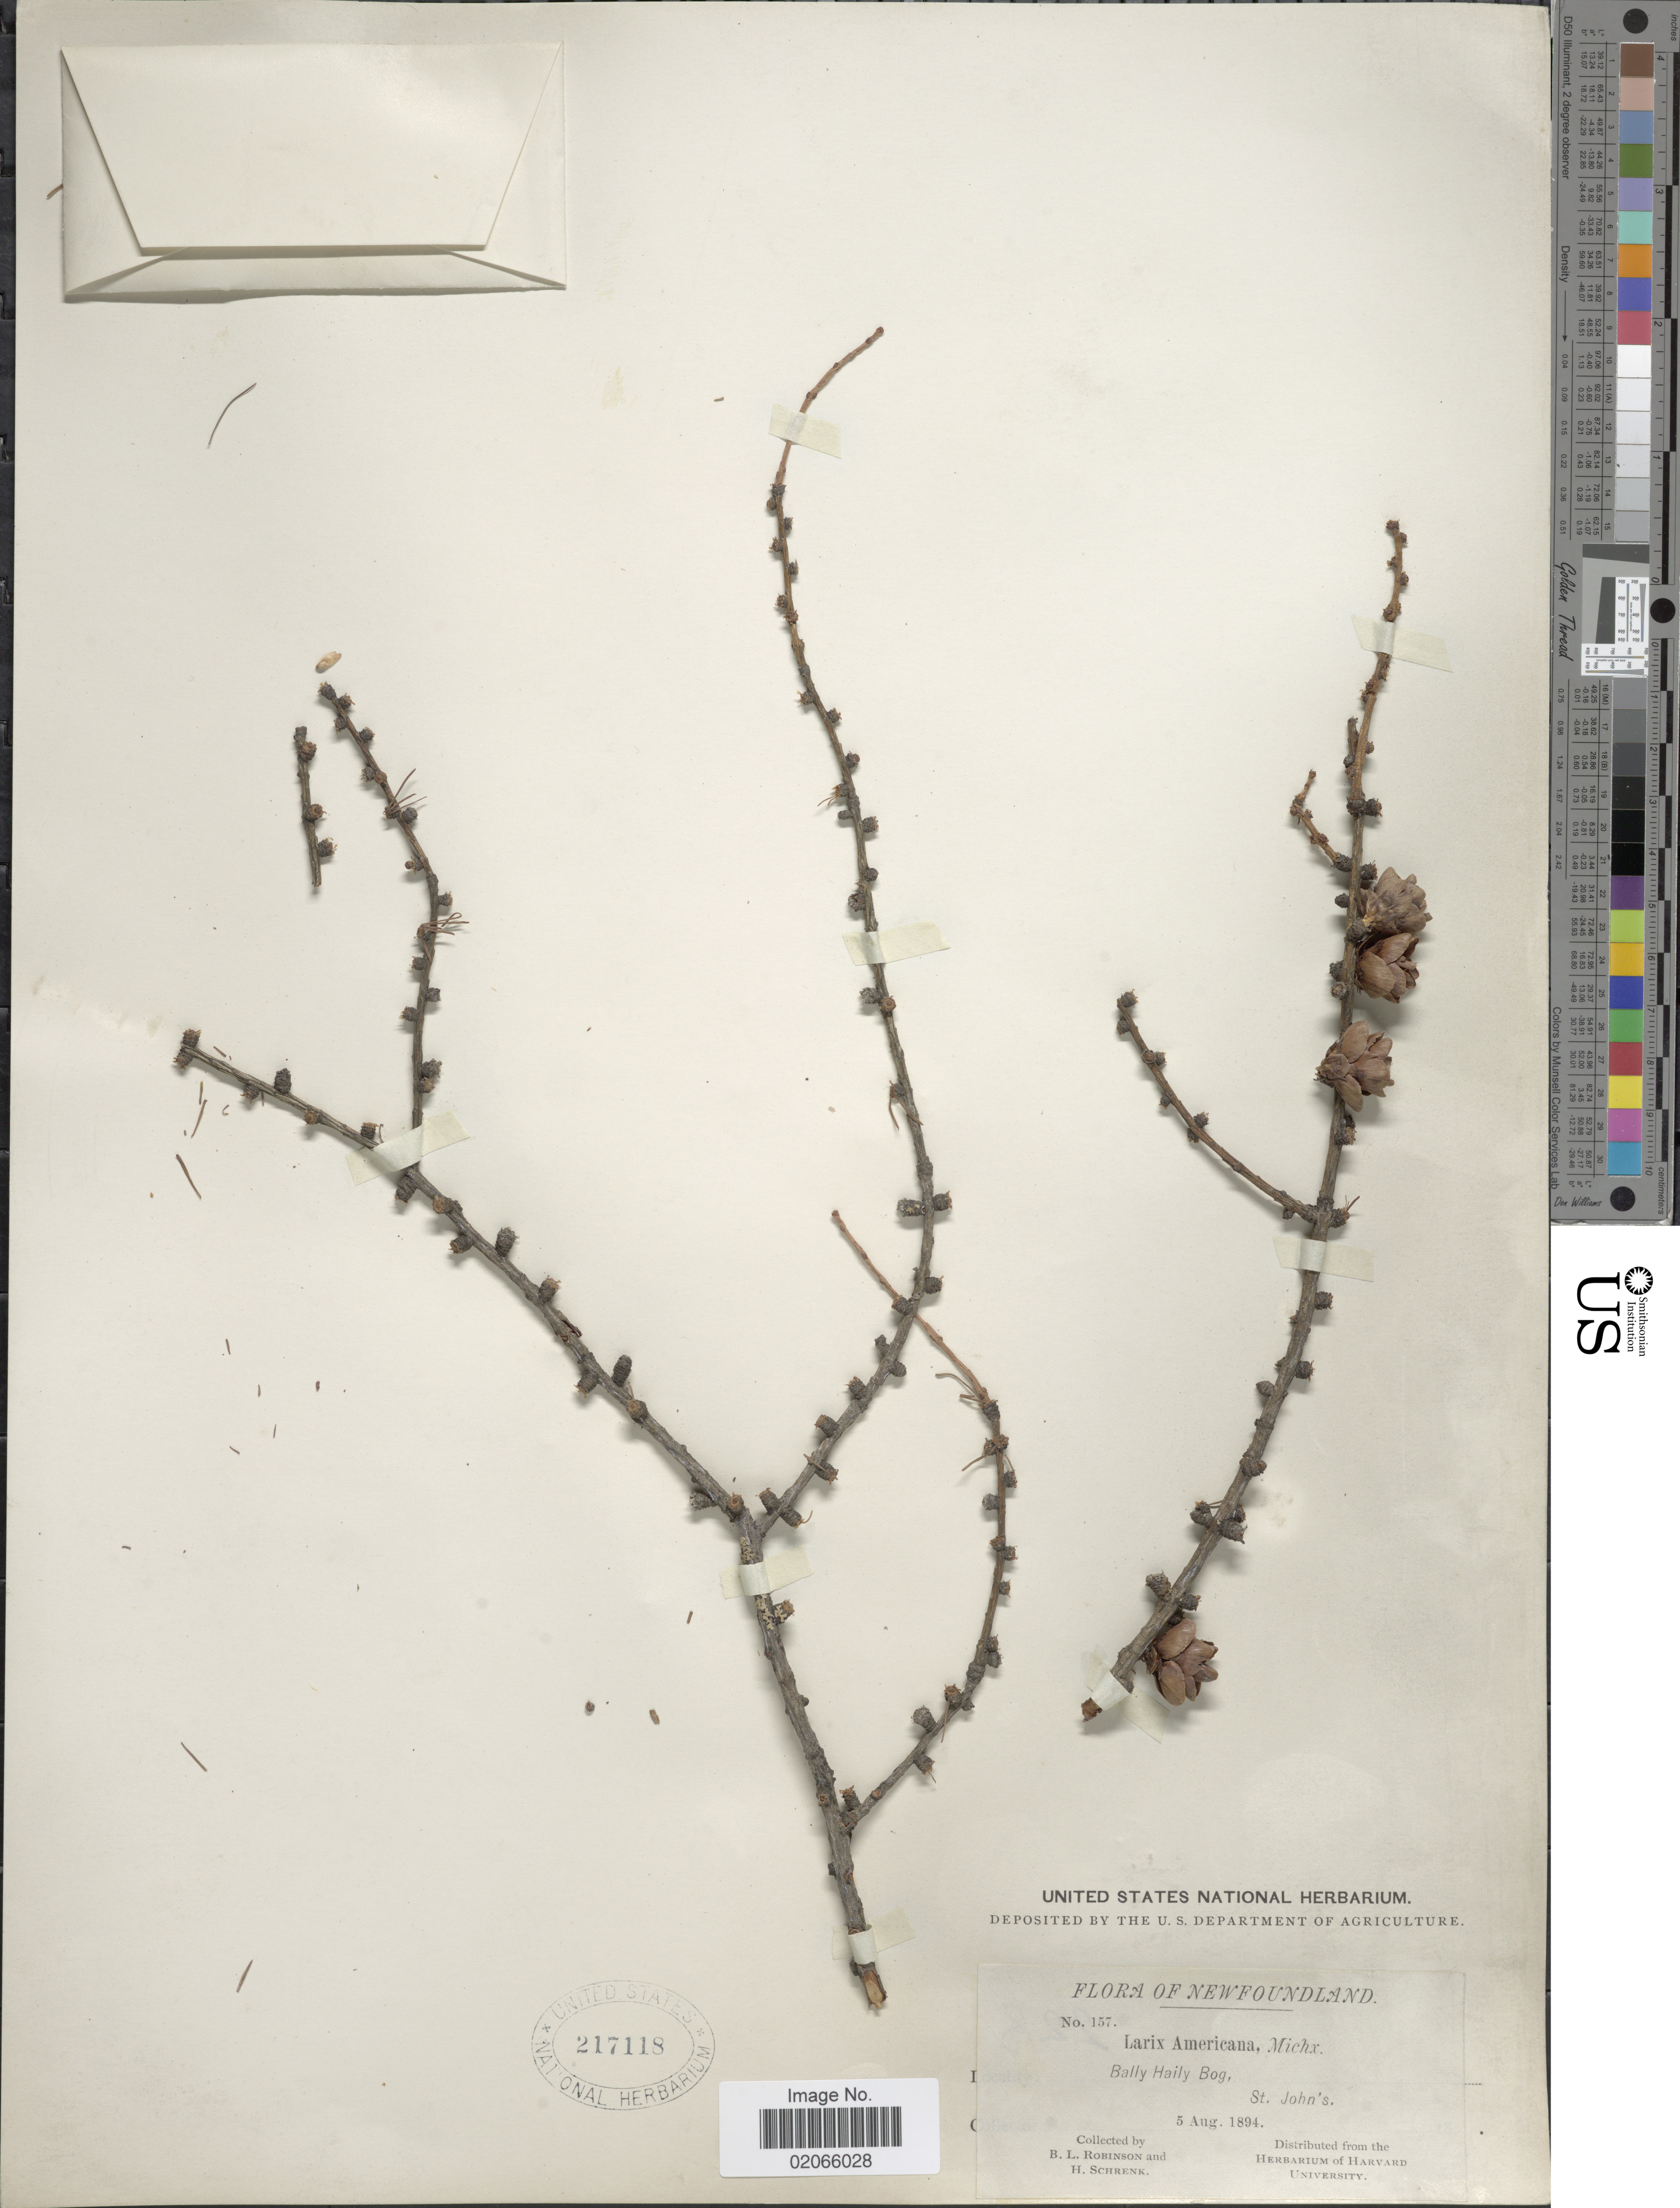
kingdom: Plantae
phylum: Tracheophyta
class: Pinopsida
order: Pinales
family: Pinaceae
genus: Larix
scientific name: Larix laricina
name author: (Du Roi) K. Koch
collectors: B. L. Robinson & H. v. Schrenk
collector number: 157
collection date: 1894-08-05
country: Canada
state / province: Newfoundland and Labrador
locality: Newfoundland, Bally Haily Bog, St. John's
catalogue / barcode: US 217118